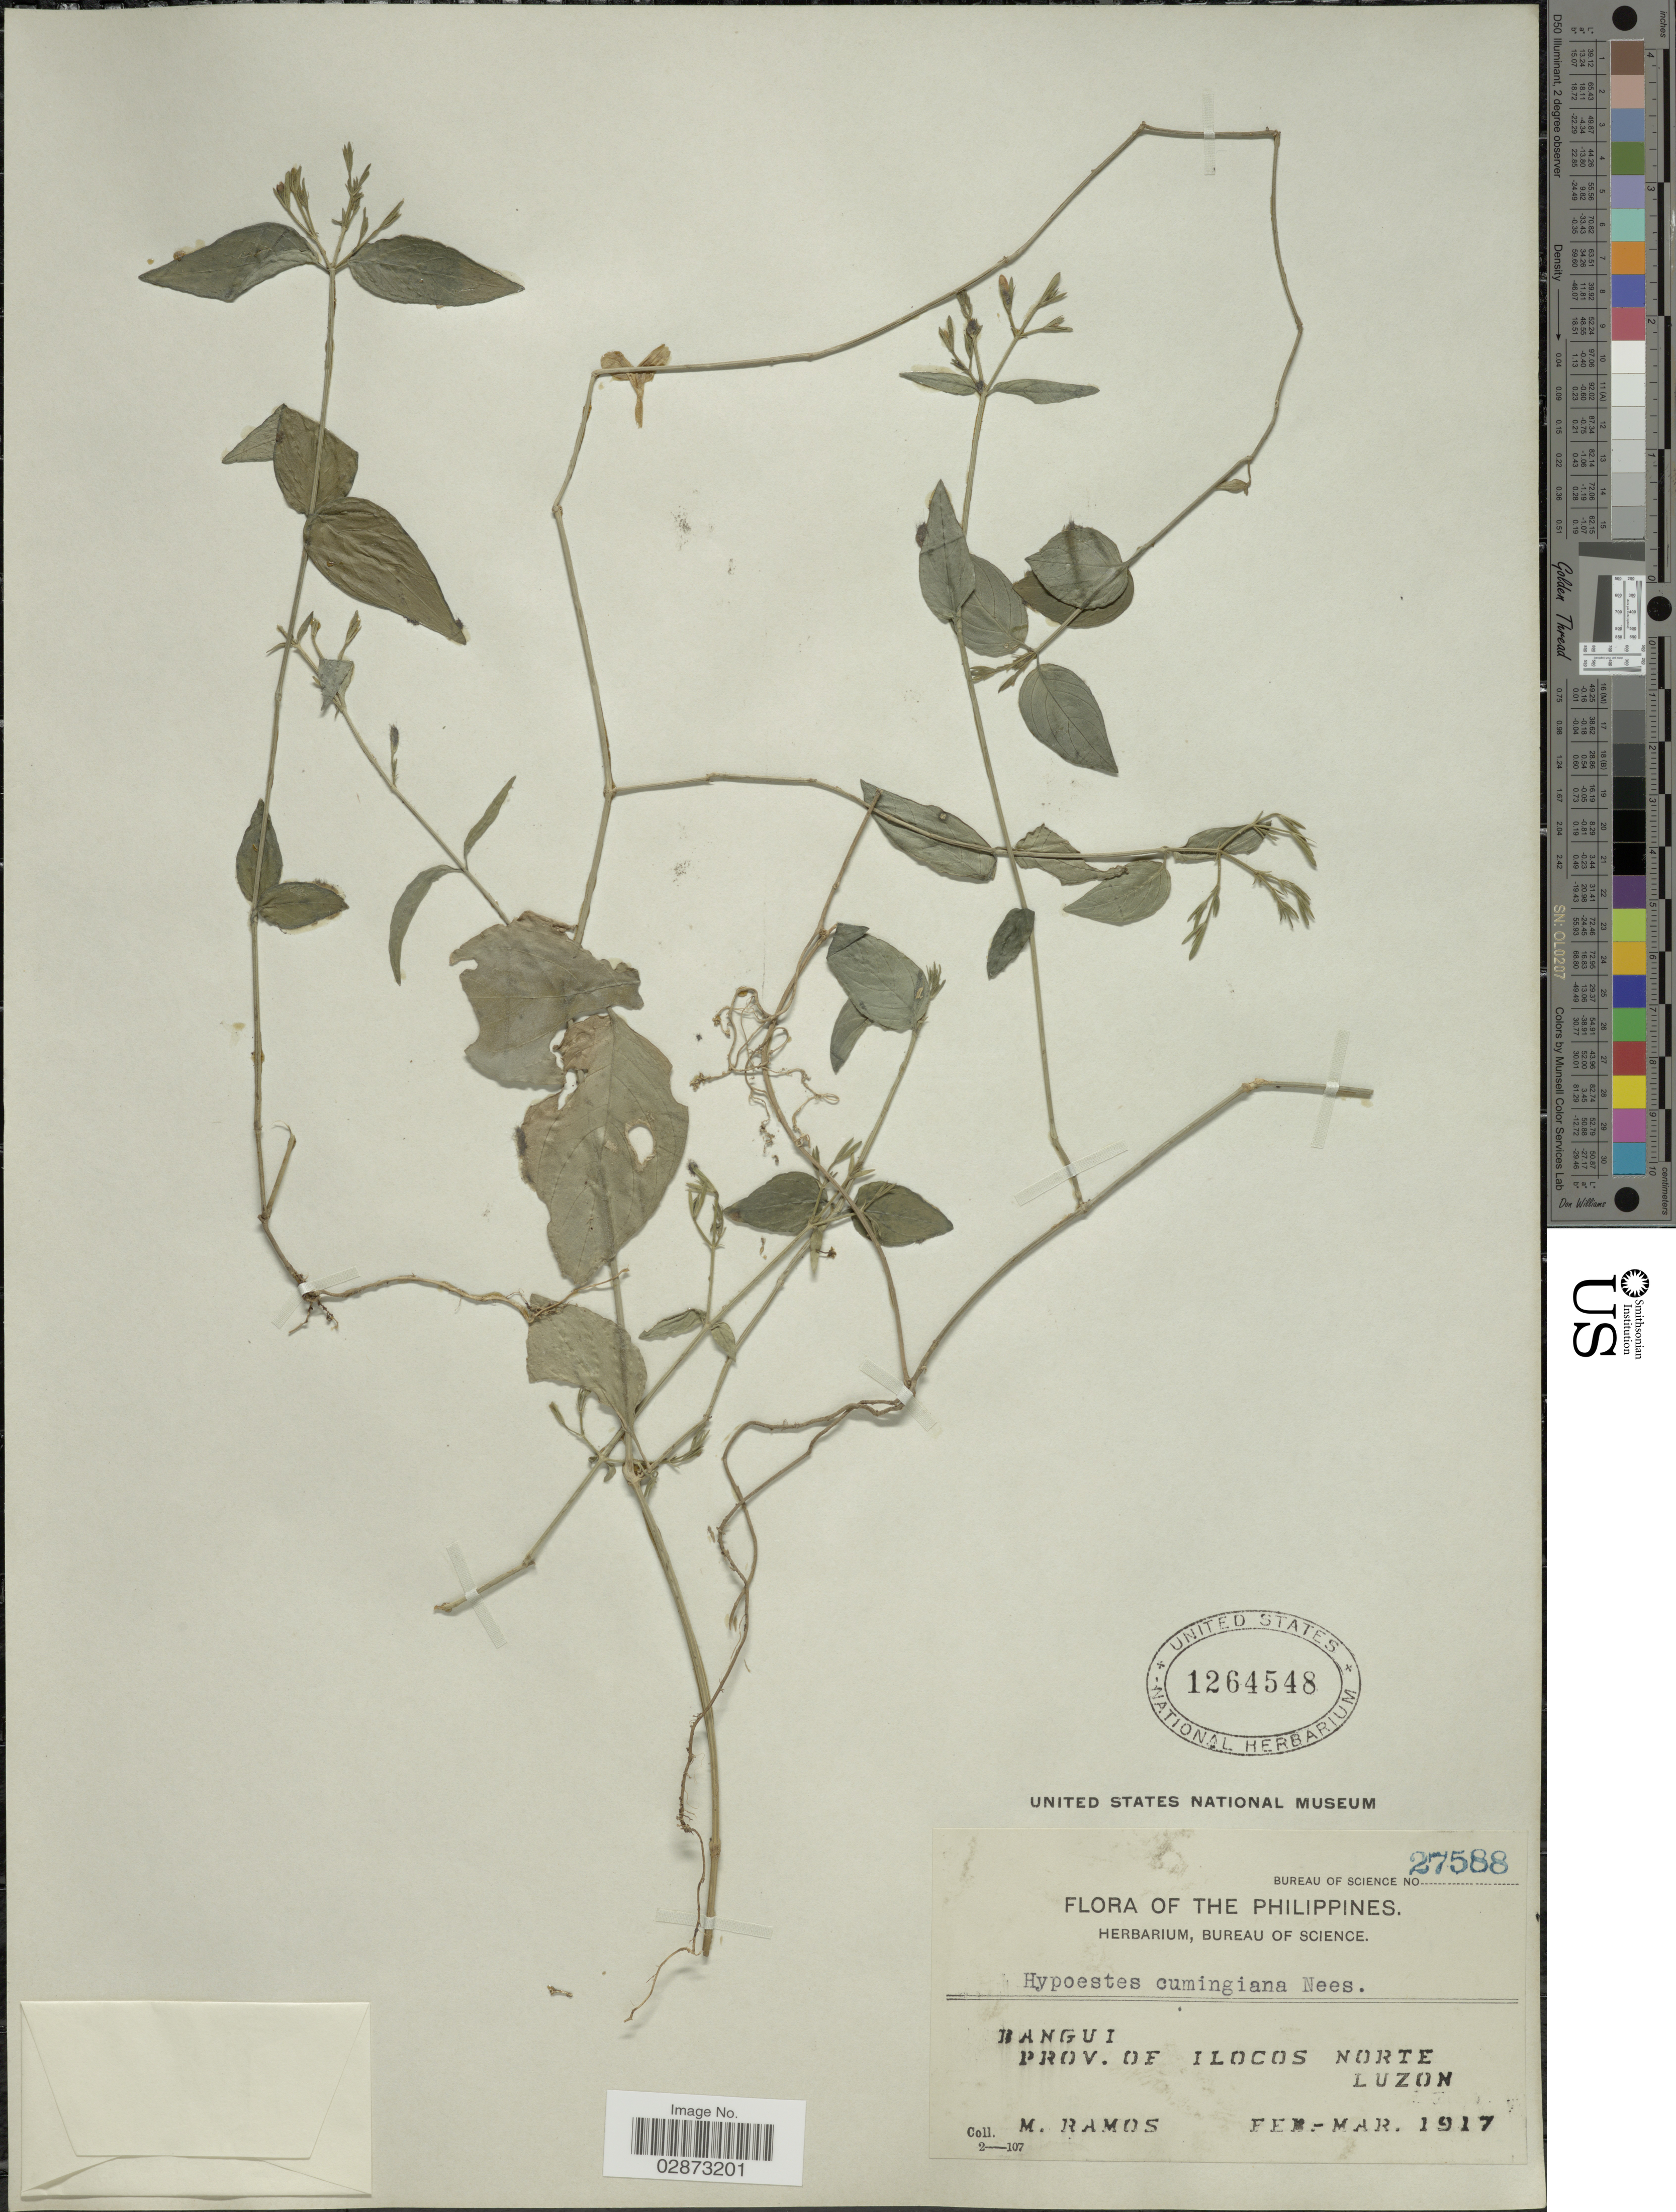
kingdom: Plantae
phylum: Tracheophyta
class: Magnoliopsida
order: Lamiales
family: Acanthaceae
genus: Hypoestes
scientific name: Hypoestes cumingiana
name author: (Nees) Benth. & Hook. f.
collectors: M. Ramos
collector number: Bureau of Science 27588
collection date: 1917-02/1917-03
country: Philippines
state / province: Ilocos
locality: Bangui. Prov. of Ilocos Norte. Luzon.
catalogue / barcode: US 1264548